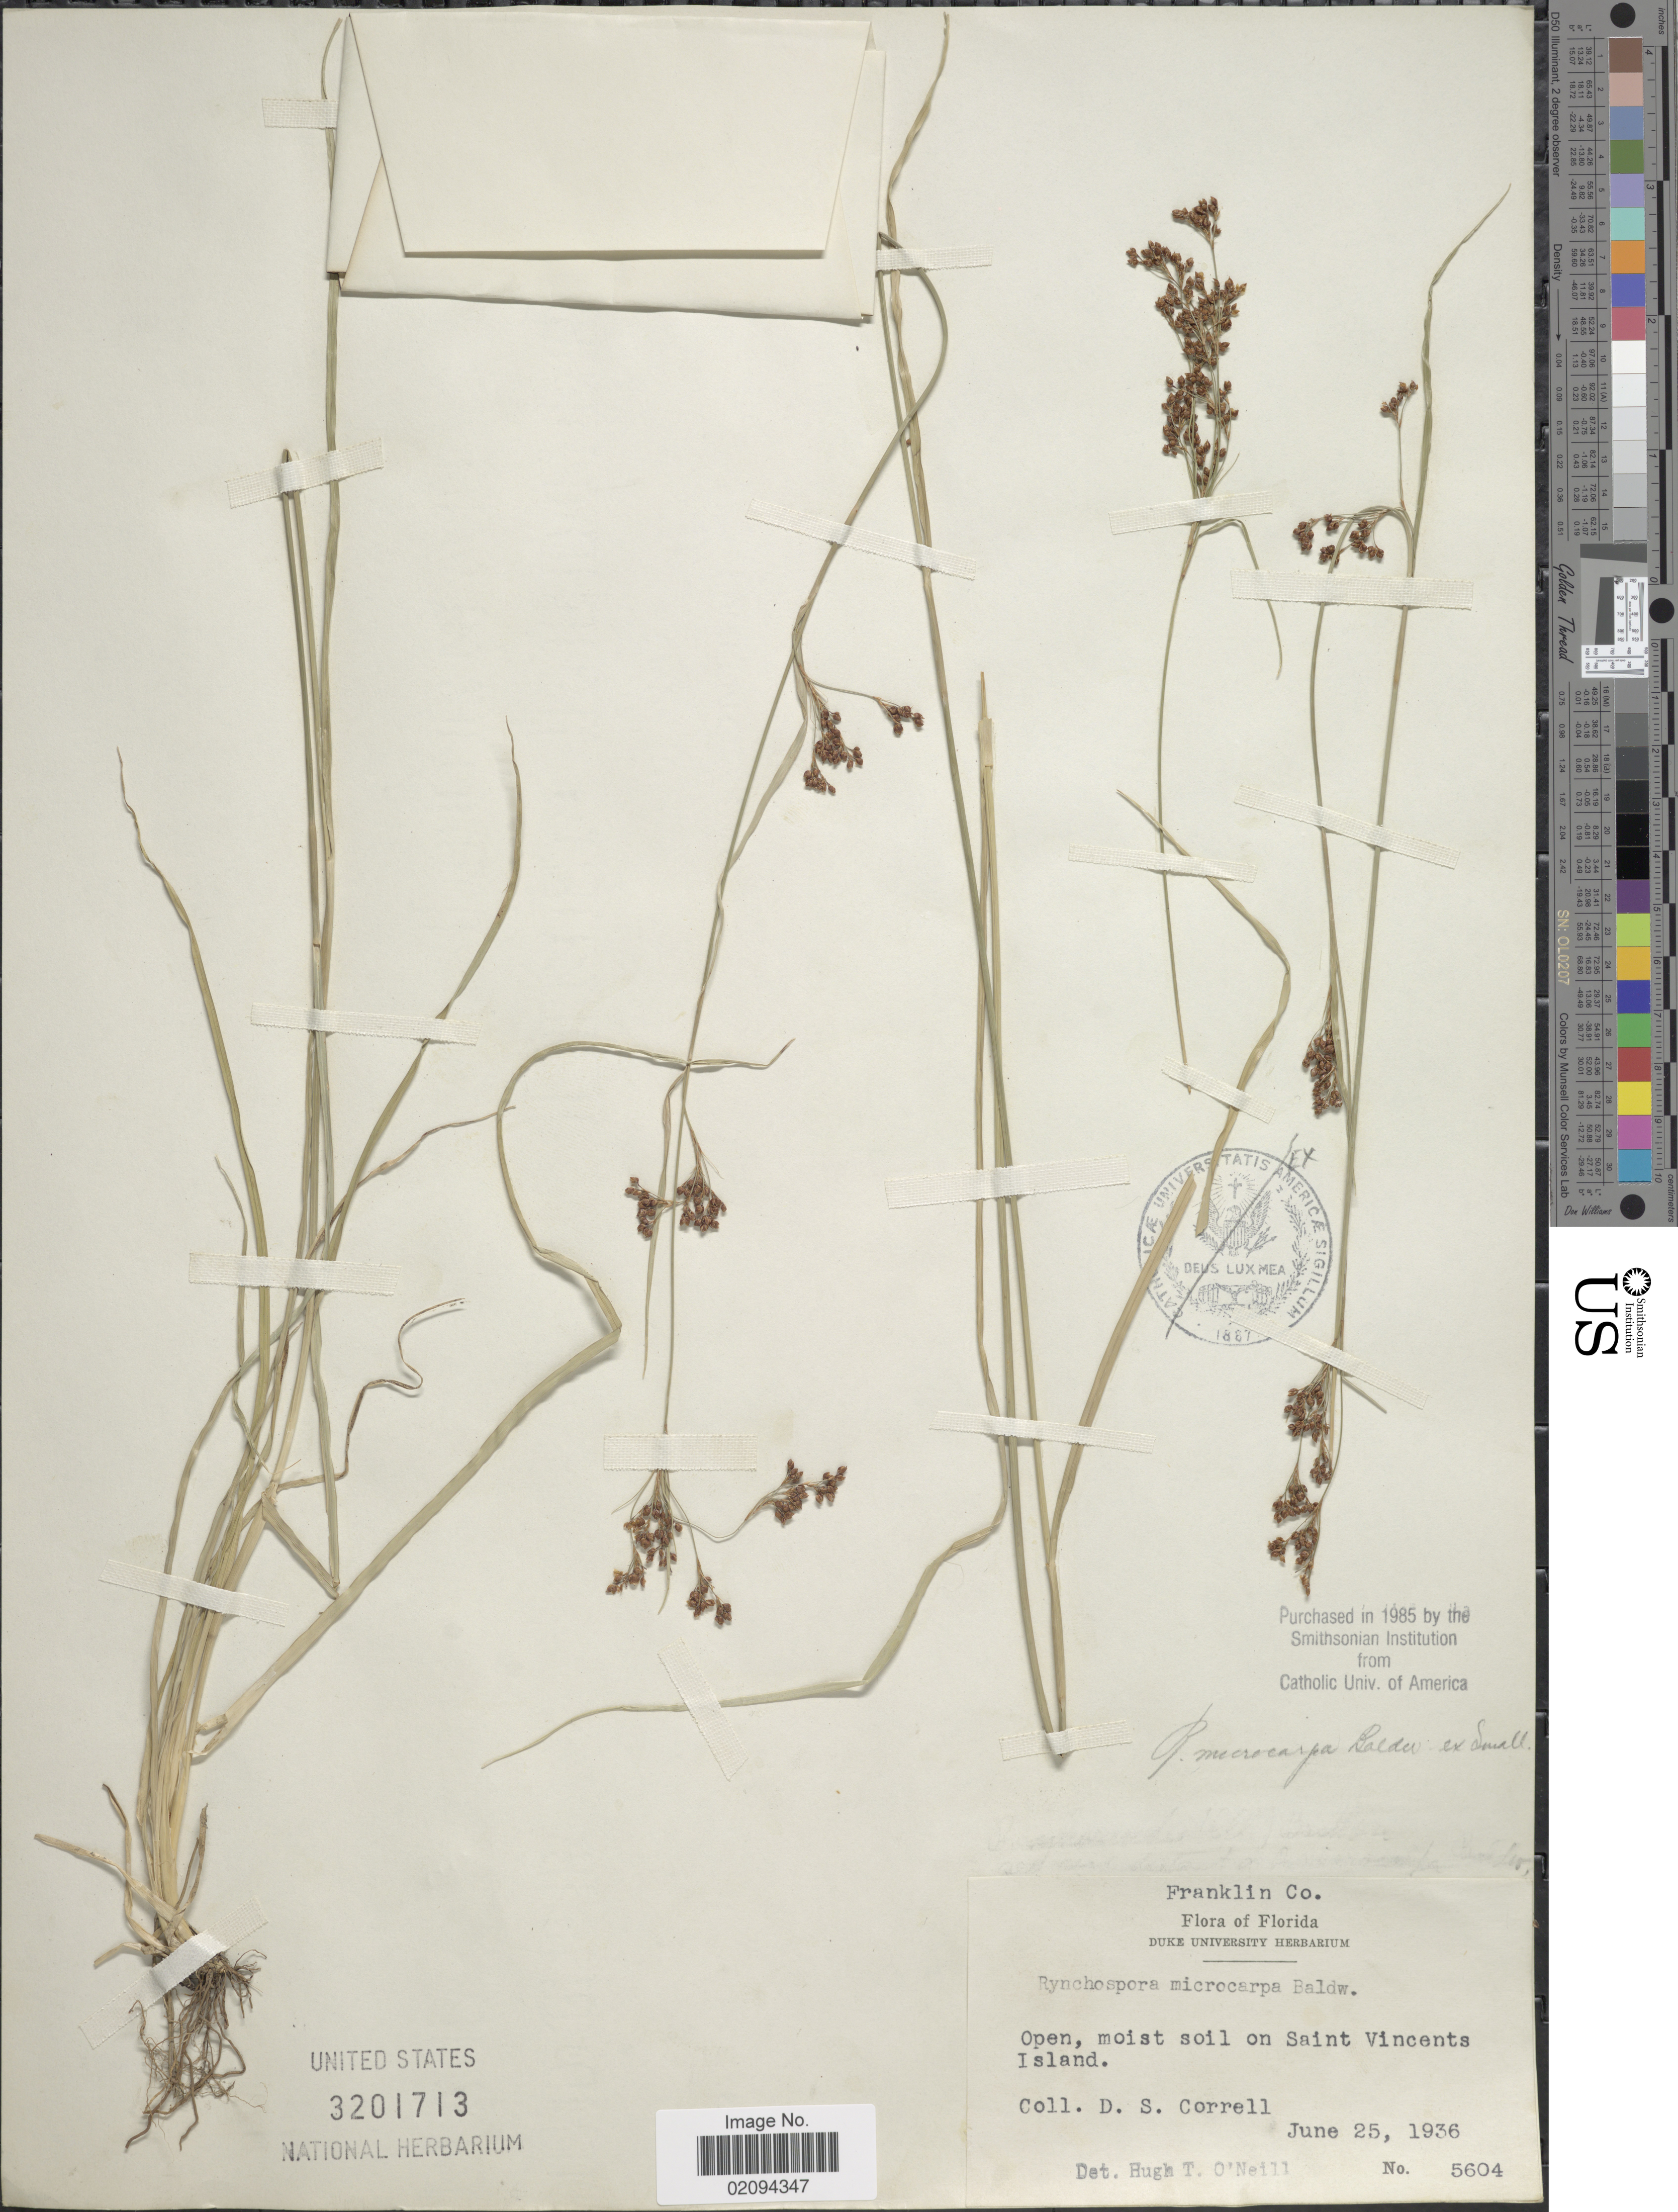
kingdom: Plantae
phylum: Tracheophyta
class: Liliopsida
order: Poales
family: Cyperaceae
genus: Rhynchospora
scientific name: Rhynchospora microcarpa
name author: Baldwin ex A. Gray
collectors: D. S. Correll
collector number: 5604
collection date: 1936-06-25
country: United States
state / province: Florida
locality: Franklin Co. Open, moist soil on Saint Vincents Islands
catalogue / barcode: US 3201713